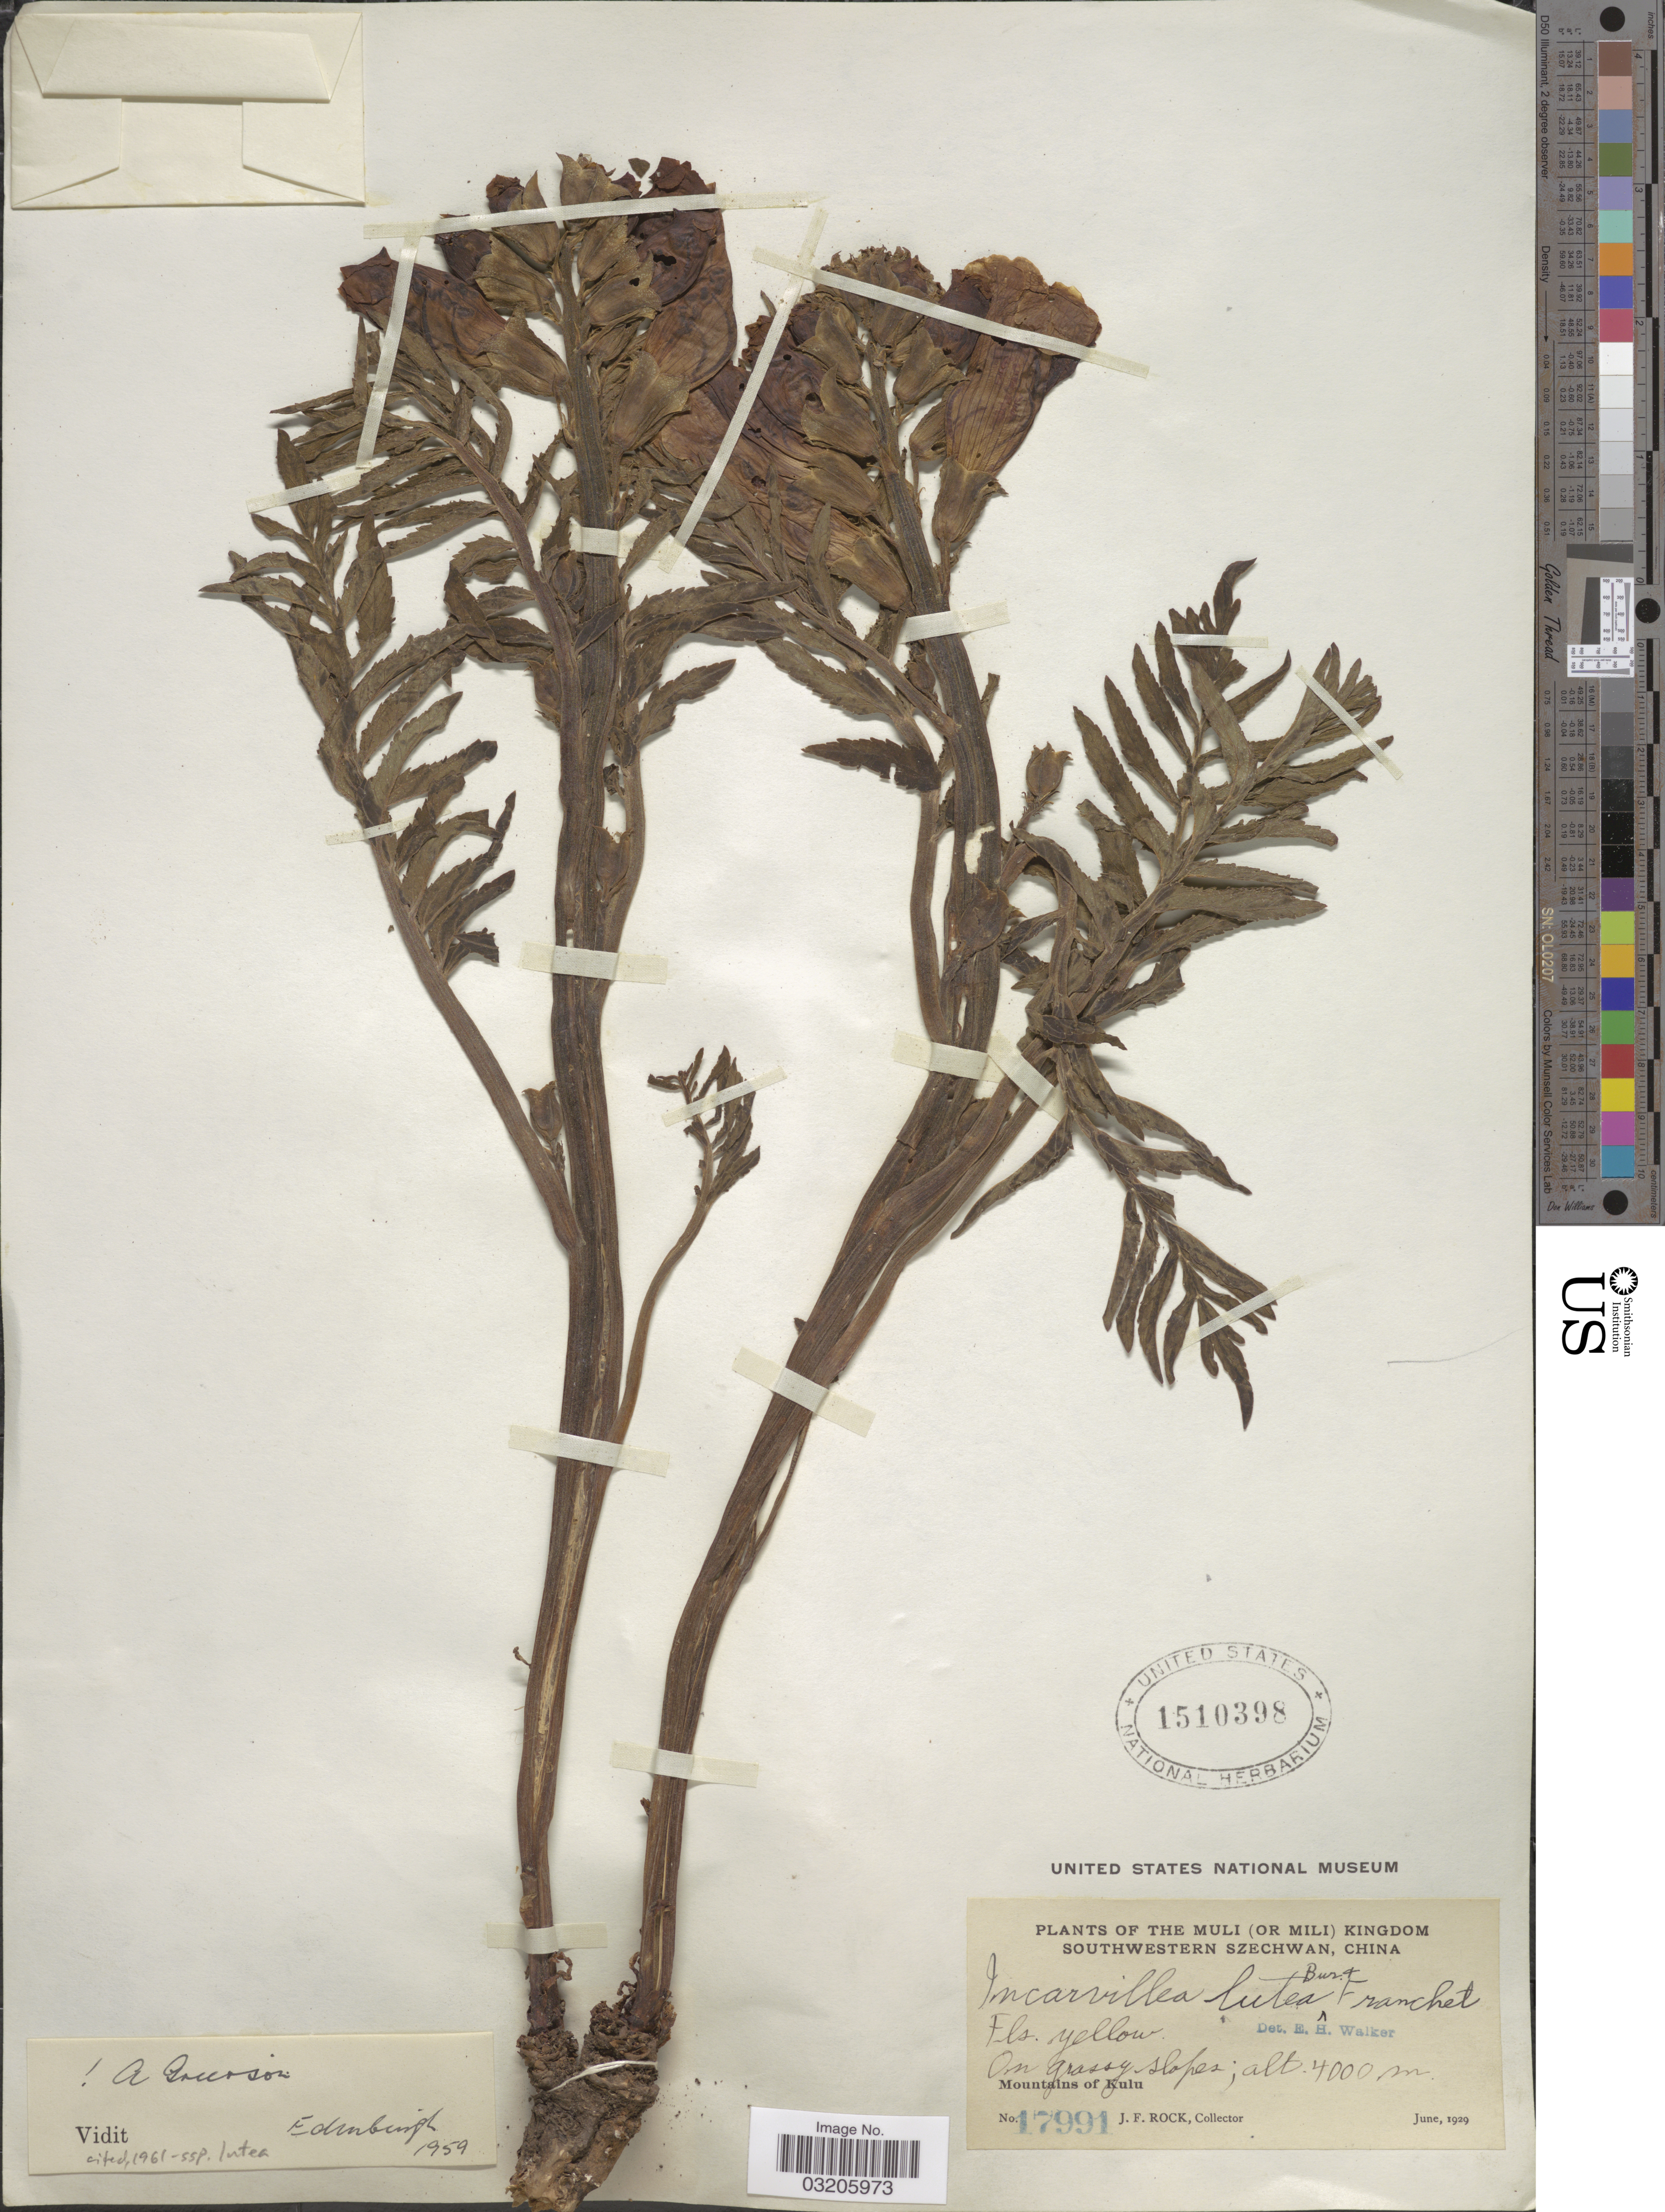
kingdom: Plantae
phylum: Tracheophyta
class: Magnoliopsida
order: Lamiales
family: Bignoniaceae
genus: Incarvillea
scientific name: Incarvillea lutea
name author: Bureau & Franch.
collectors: J. Rock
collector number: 17991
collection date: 1929-06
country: China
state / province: Sichuan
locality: The Muli (or Mili) Kingdom. Southwestern Szechwan. On grassy slopes. Mountains of Kulu.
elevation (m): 4000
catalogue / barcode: US 1510398